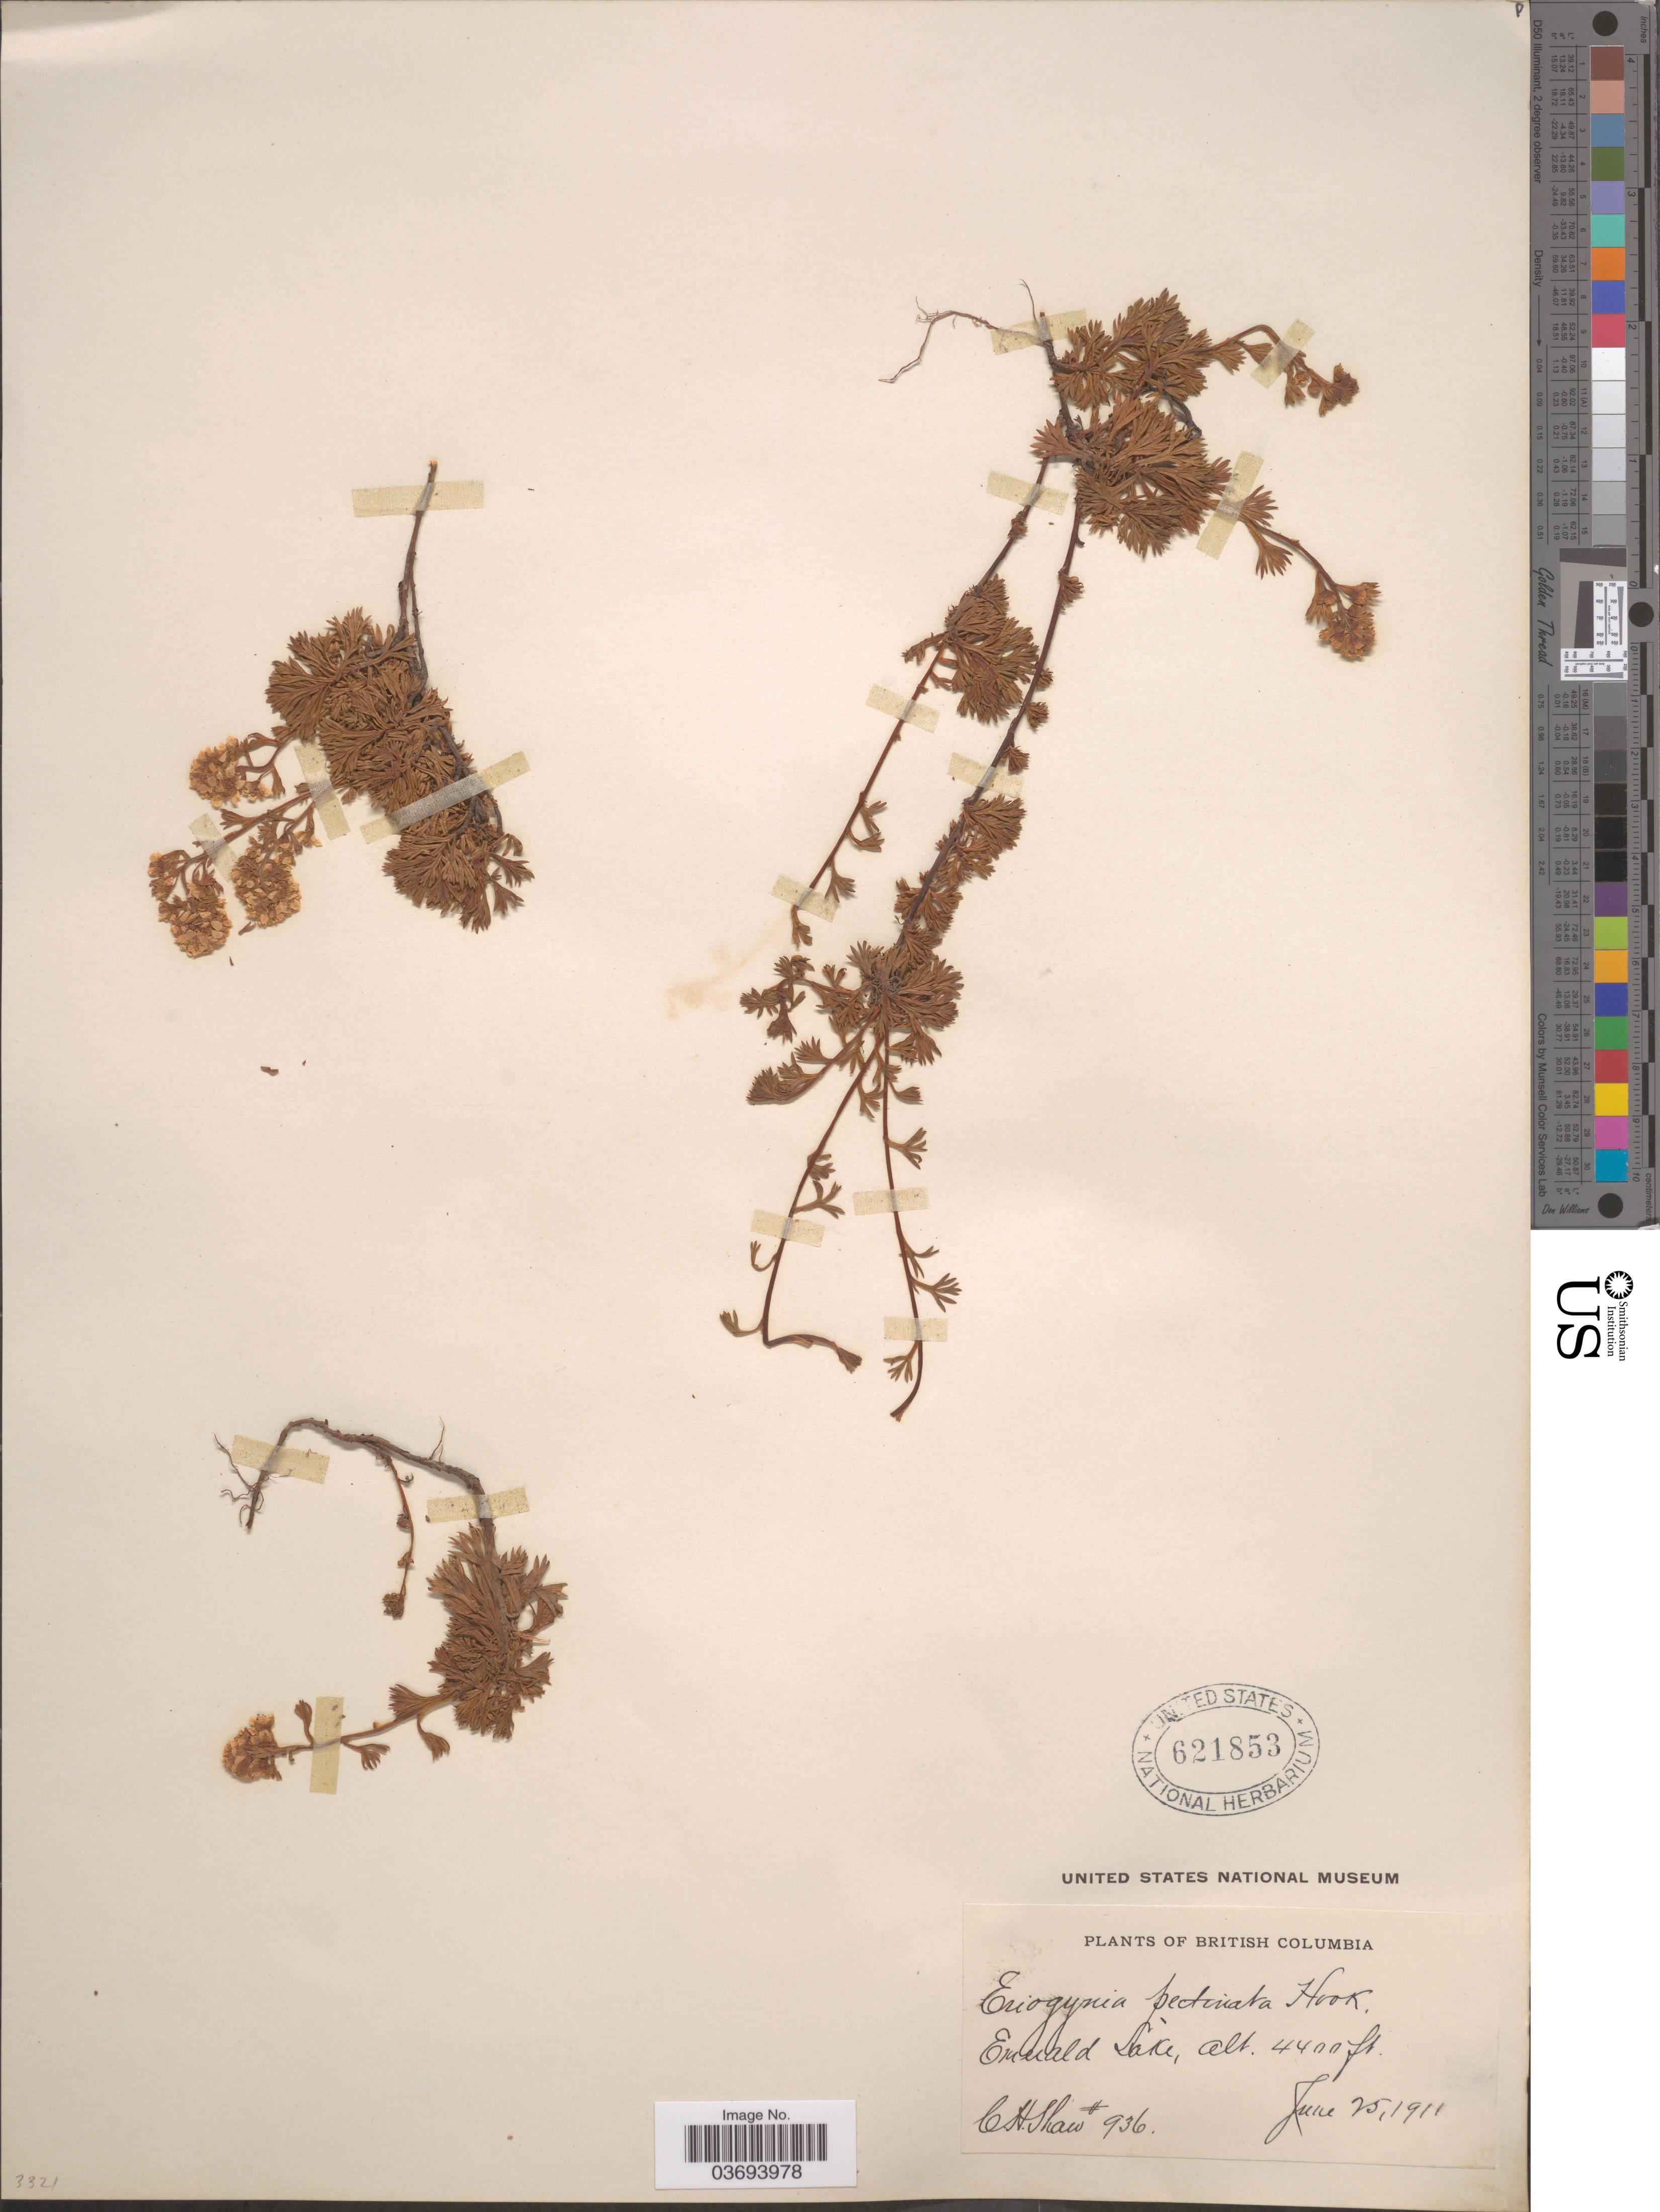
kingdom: Plantae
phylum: Tracheophyta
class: Magnoliopsida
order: Rosales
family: Rosaceae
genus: Luetkea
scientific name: Luetkea pectinata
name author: (Pursh) Kuntze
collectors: C. H. Shaw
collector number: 936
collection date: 1911-06-25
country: Canada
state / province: British Columbia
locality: Emerald Lake.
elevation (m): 1341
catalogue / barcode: US 621853